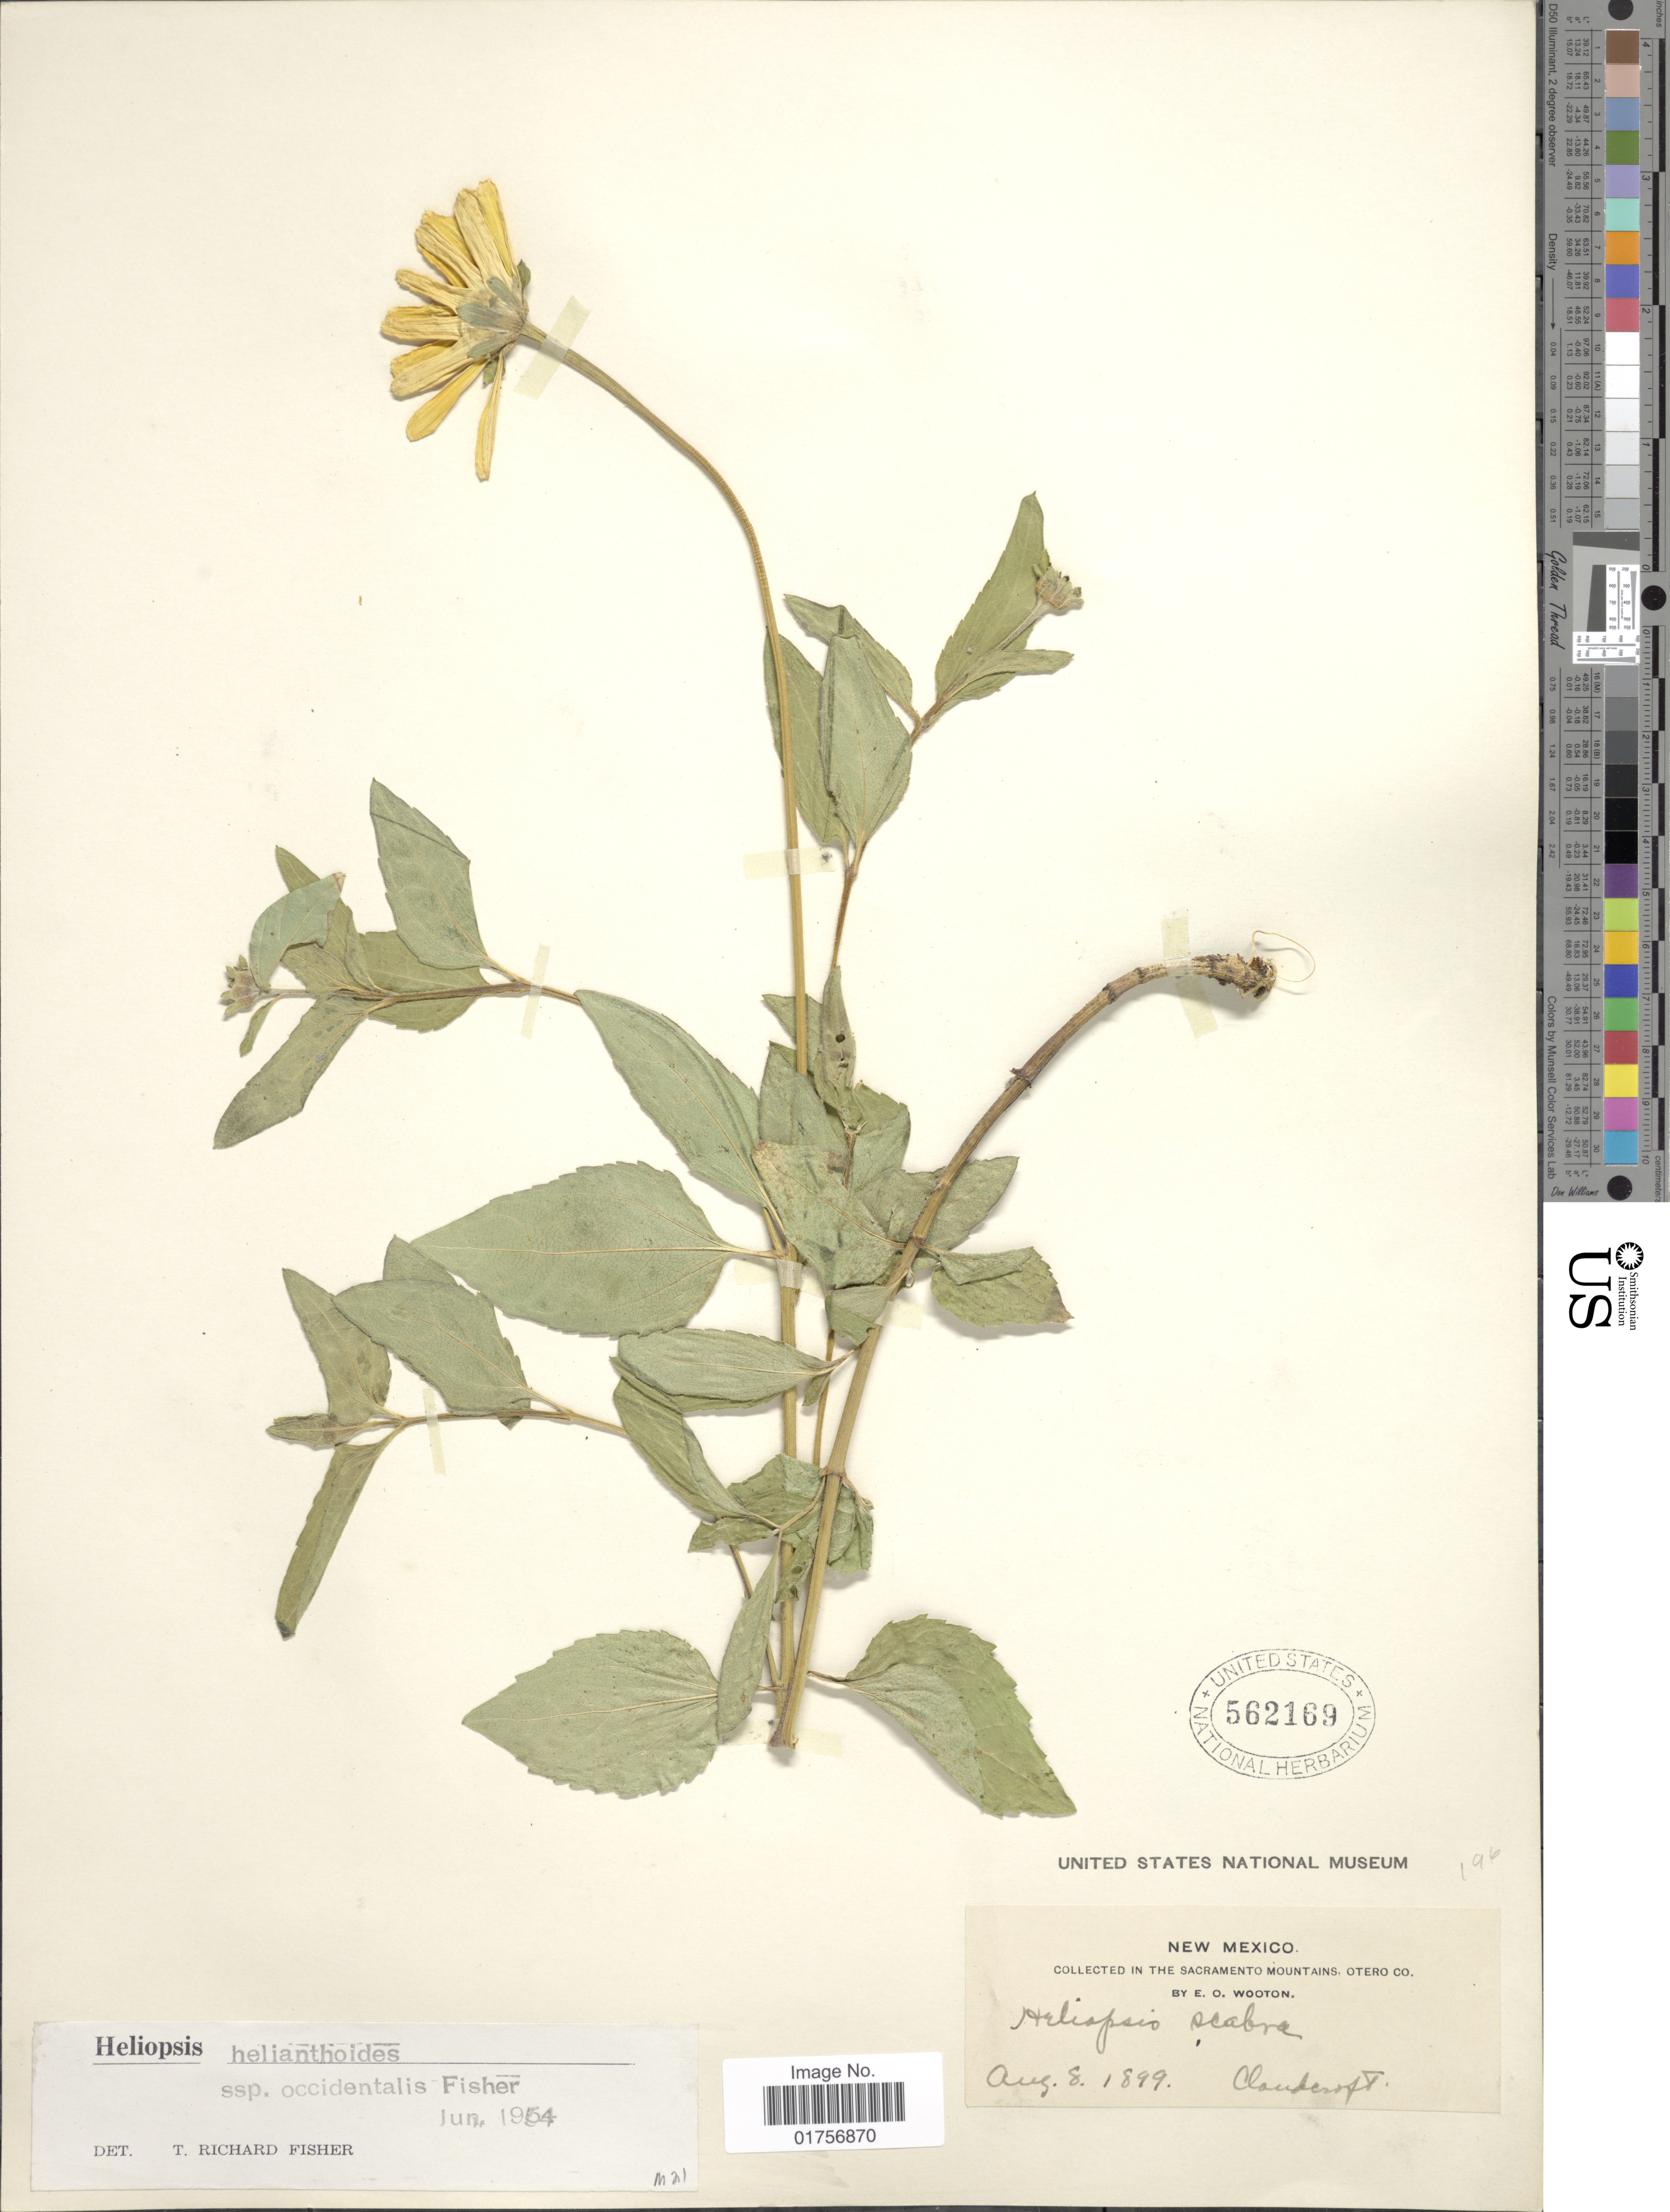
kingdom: Plantae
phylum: Tracheophyta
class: Magnoliopsida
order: Asterales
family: Asteraceae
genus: Heliopsis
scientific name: Heliopsis helianthoides subsp. occidentalis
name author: T.R. Fisher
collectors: E. O. Wooton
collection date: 1899-08-08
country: United States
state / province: New Mexico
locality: In The Sacramento Mountains, Otero Co.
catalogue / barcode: US 562169